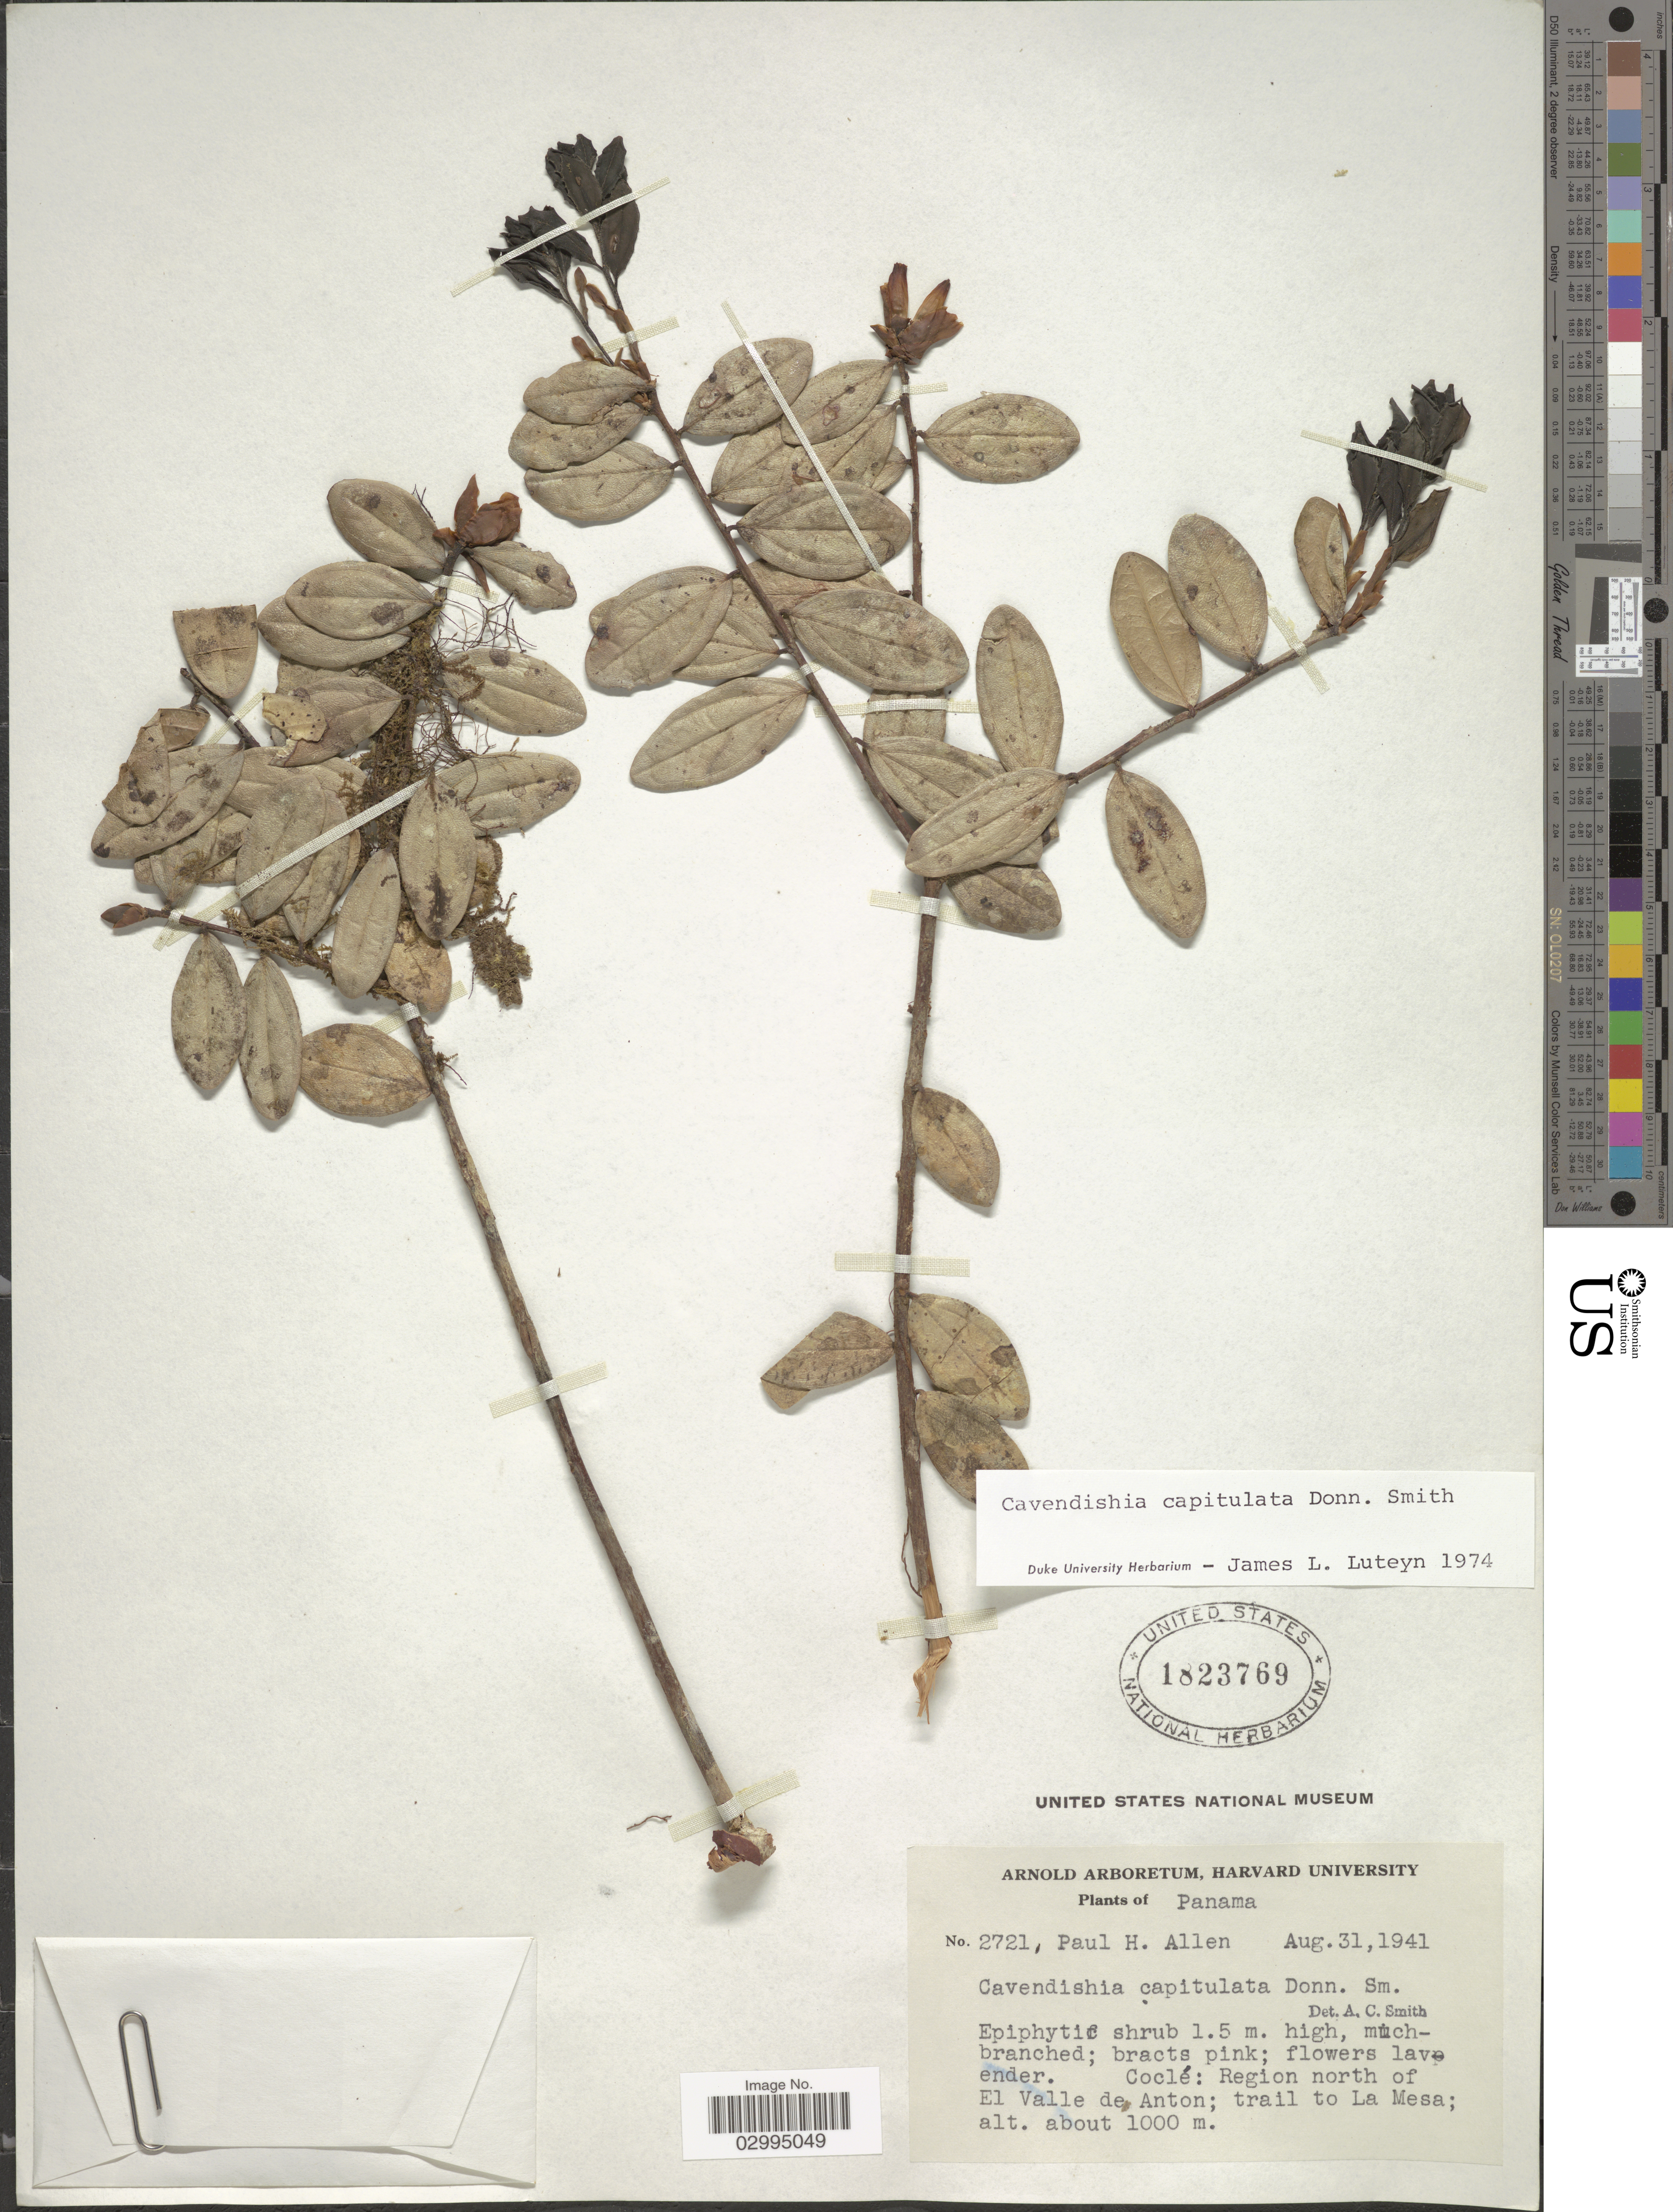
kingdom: Plantae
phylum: Tracheophyta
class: Magnoliopsida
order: Ericales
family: Ericaceae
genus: Cavendishia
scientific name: Cavendishia capitulata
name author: Donn. Sm.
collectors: P. H. Allen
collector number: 2721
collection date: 1946-08-31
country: Panama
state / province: Coclé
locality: Coclé: Region north of El Valle de Anton; trail to La Mesa.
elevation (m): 1000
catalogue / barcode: US 1823769